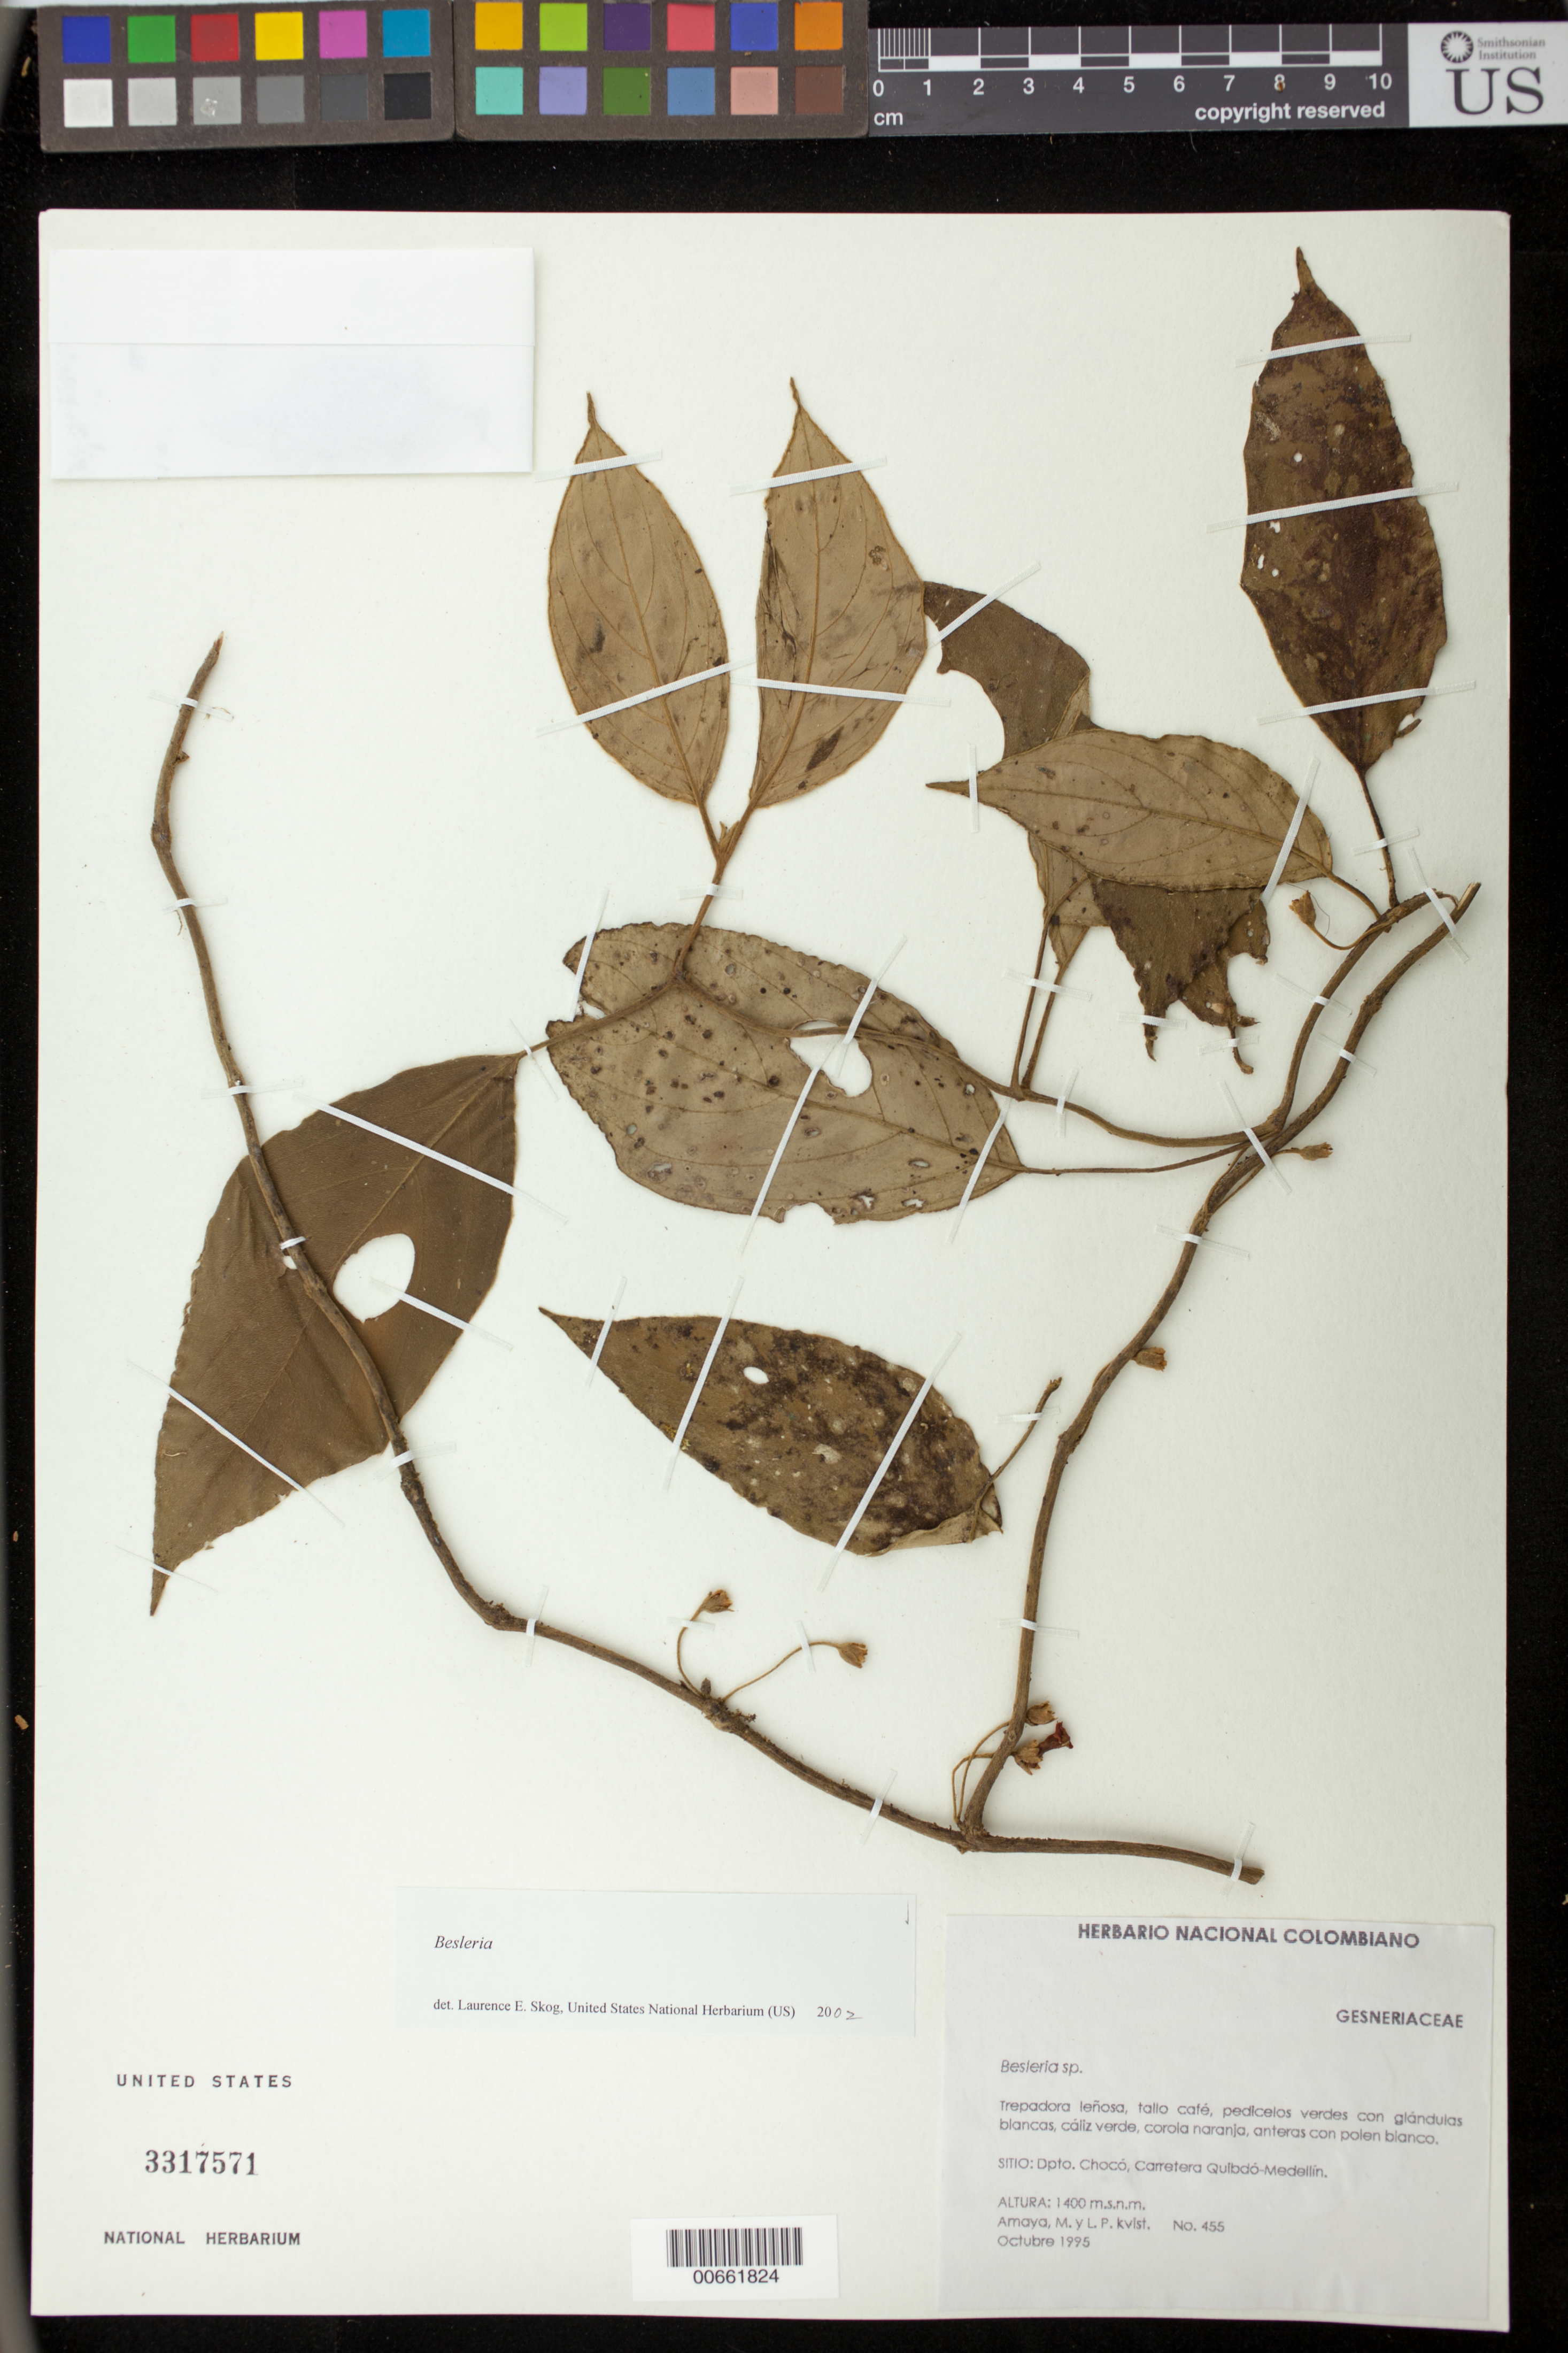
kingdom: Plantae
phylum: Tracheophyta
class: Magnoliopsida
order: Lamiales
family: Gesneriaceae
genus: Besleria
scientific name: Besleria sp.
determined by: Skog, Laurence E.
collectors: M. Amaya & L. P. Kvist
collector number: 455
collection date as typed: Oct 1995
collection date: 1995-10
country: Colombia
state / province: Chocó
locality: Carretera Quibdó - Medellín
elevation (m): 1400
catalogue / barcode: US 3317571